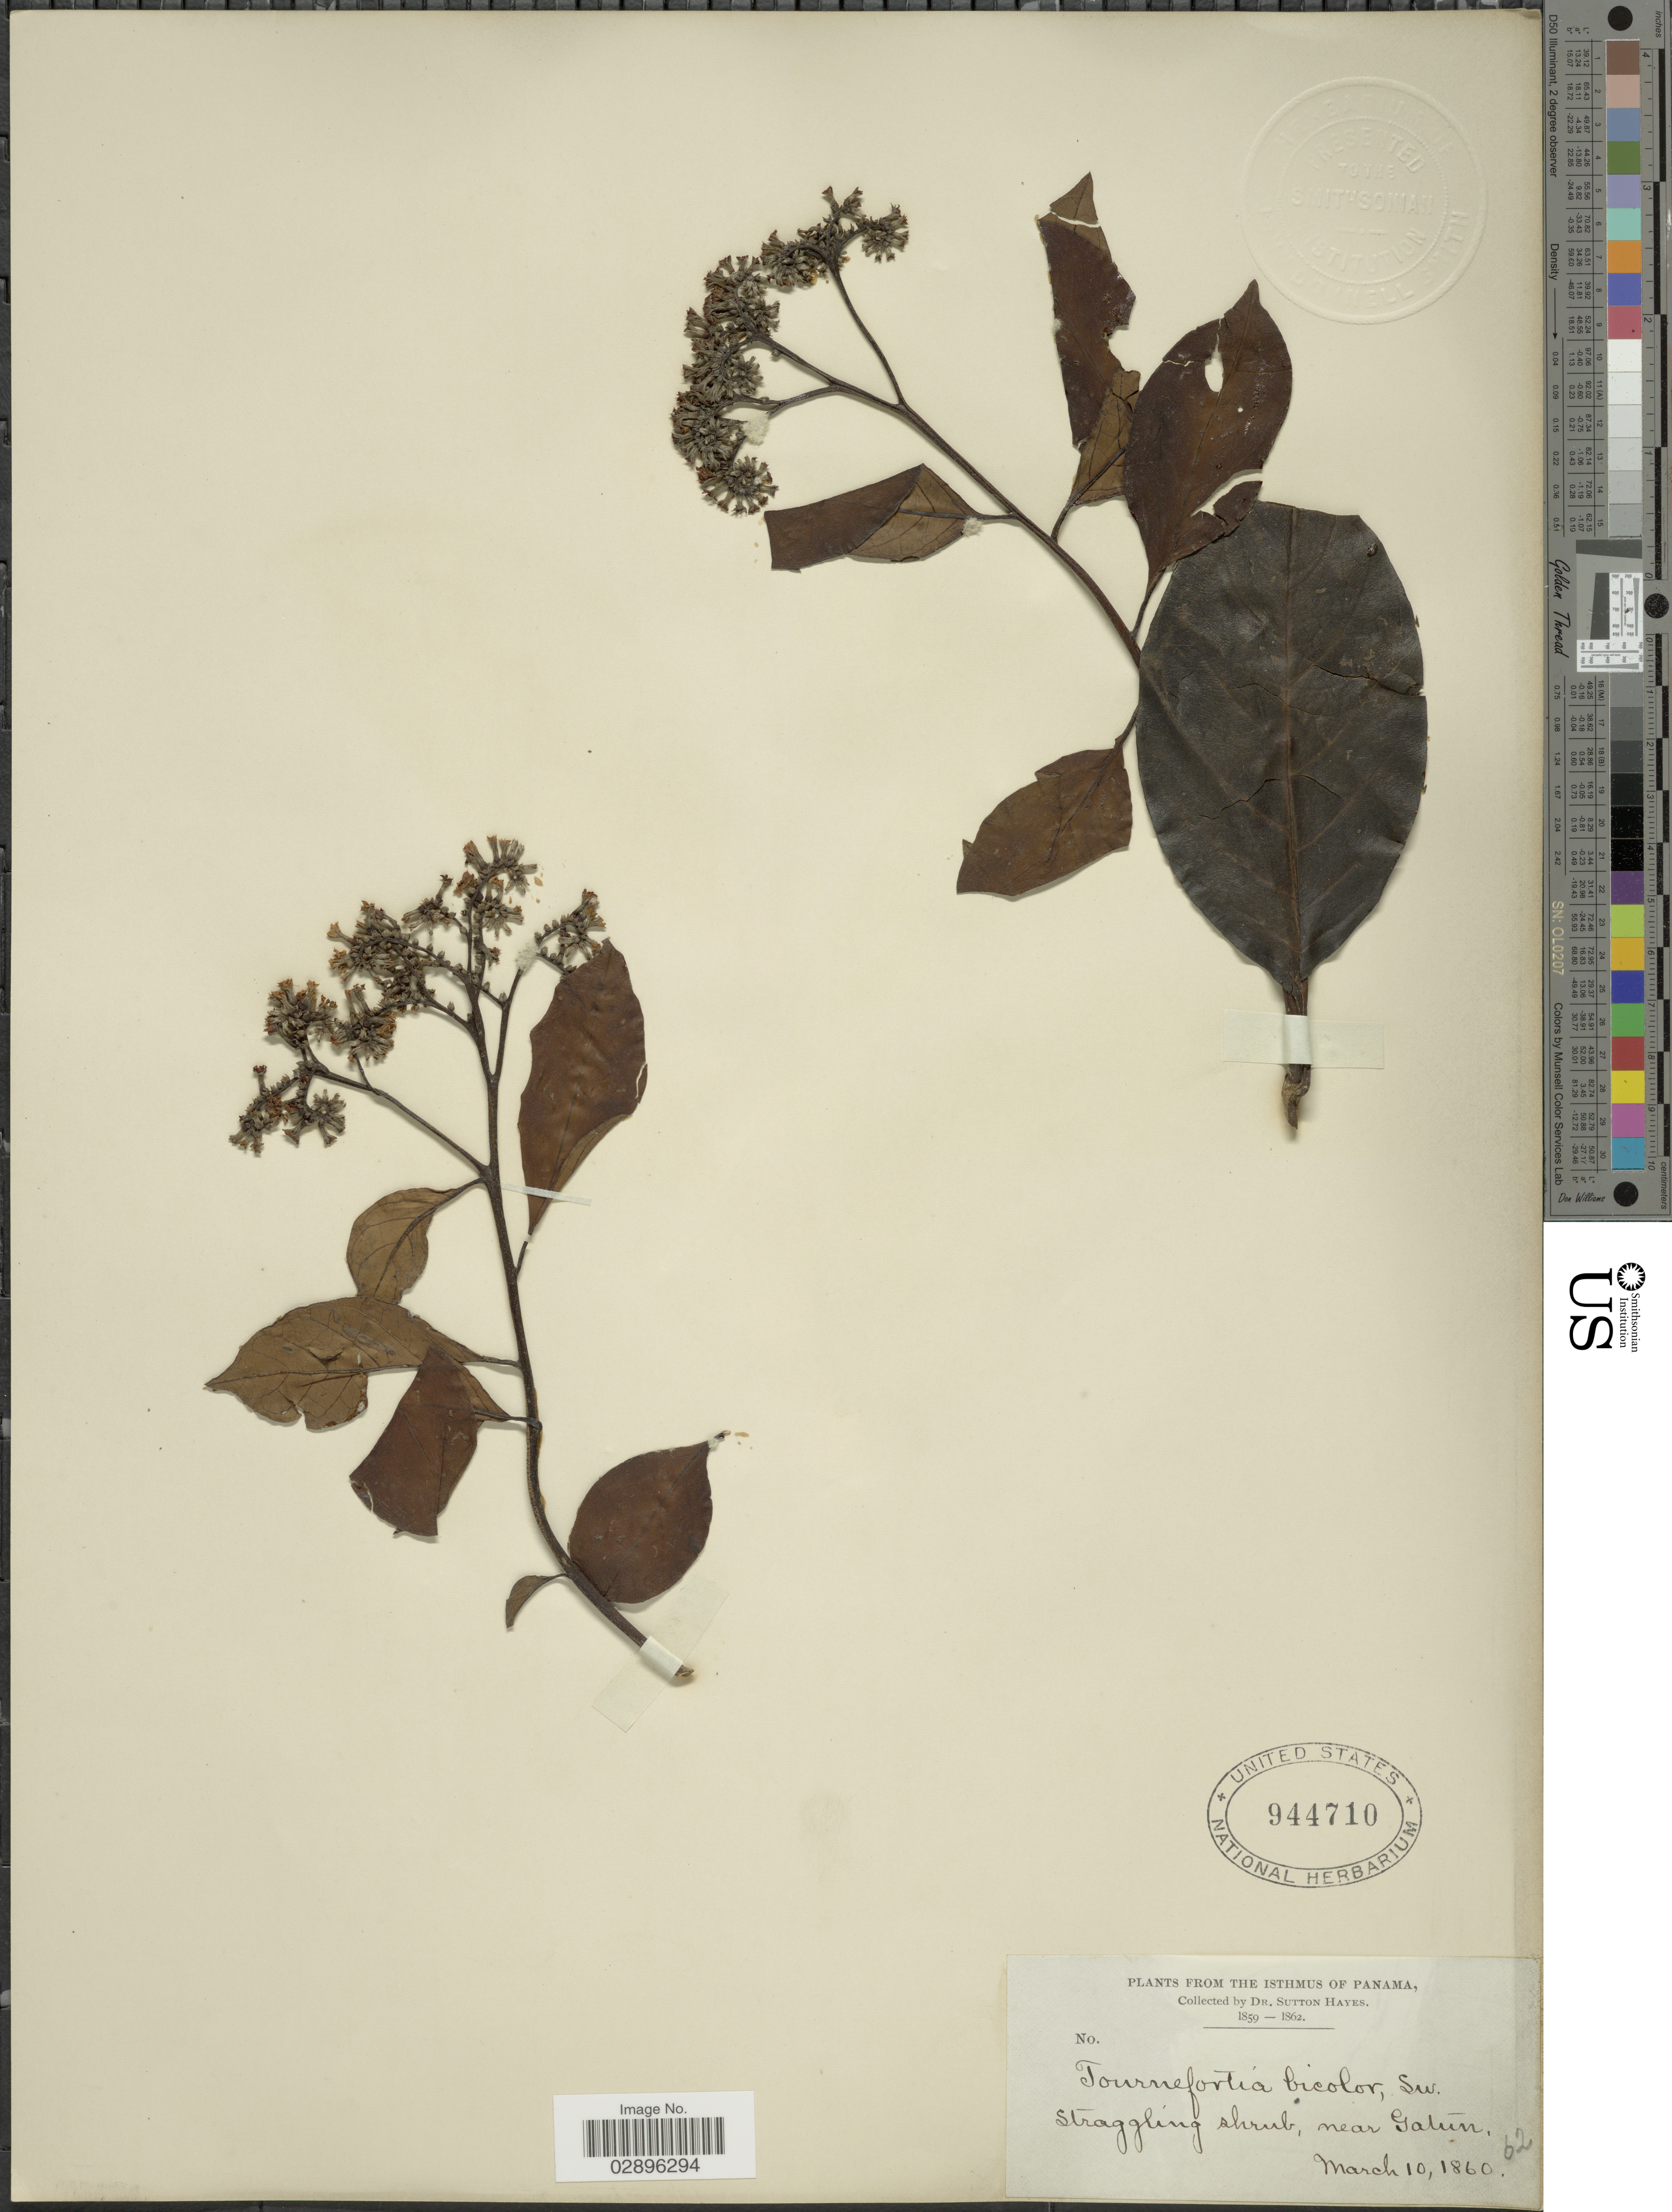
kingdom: Plantae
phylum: Tracheophyta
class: Magnoliopsida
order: Boraginales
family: Heliotropiaceae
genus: Tournefortia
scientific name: Tournefortia bicolor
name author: Sw.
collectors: S. Hayes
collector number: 62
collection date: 1860-03-10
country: Panama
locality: The isthmus of Panama. Straggling shrub, near Gatun.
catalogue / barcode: US 944710